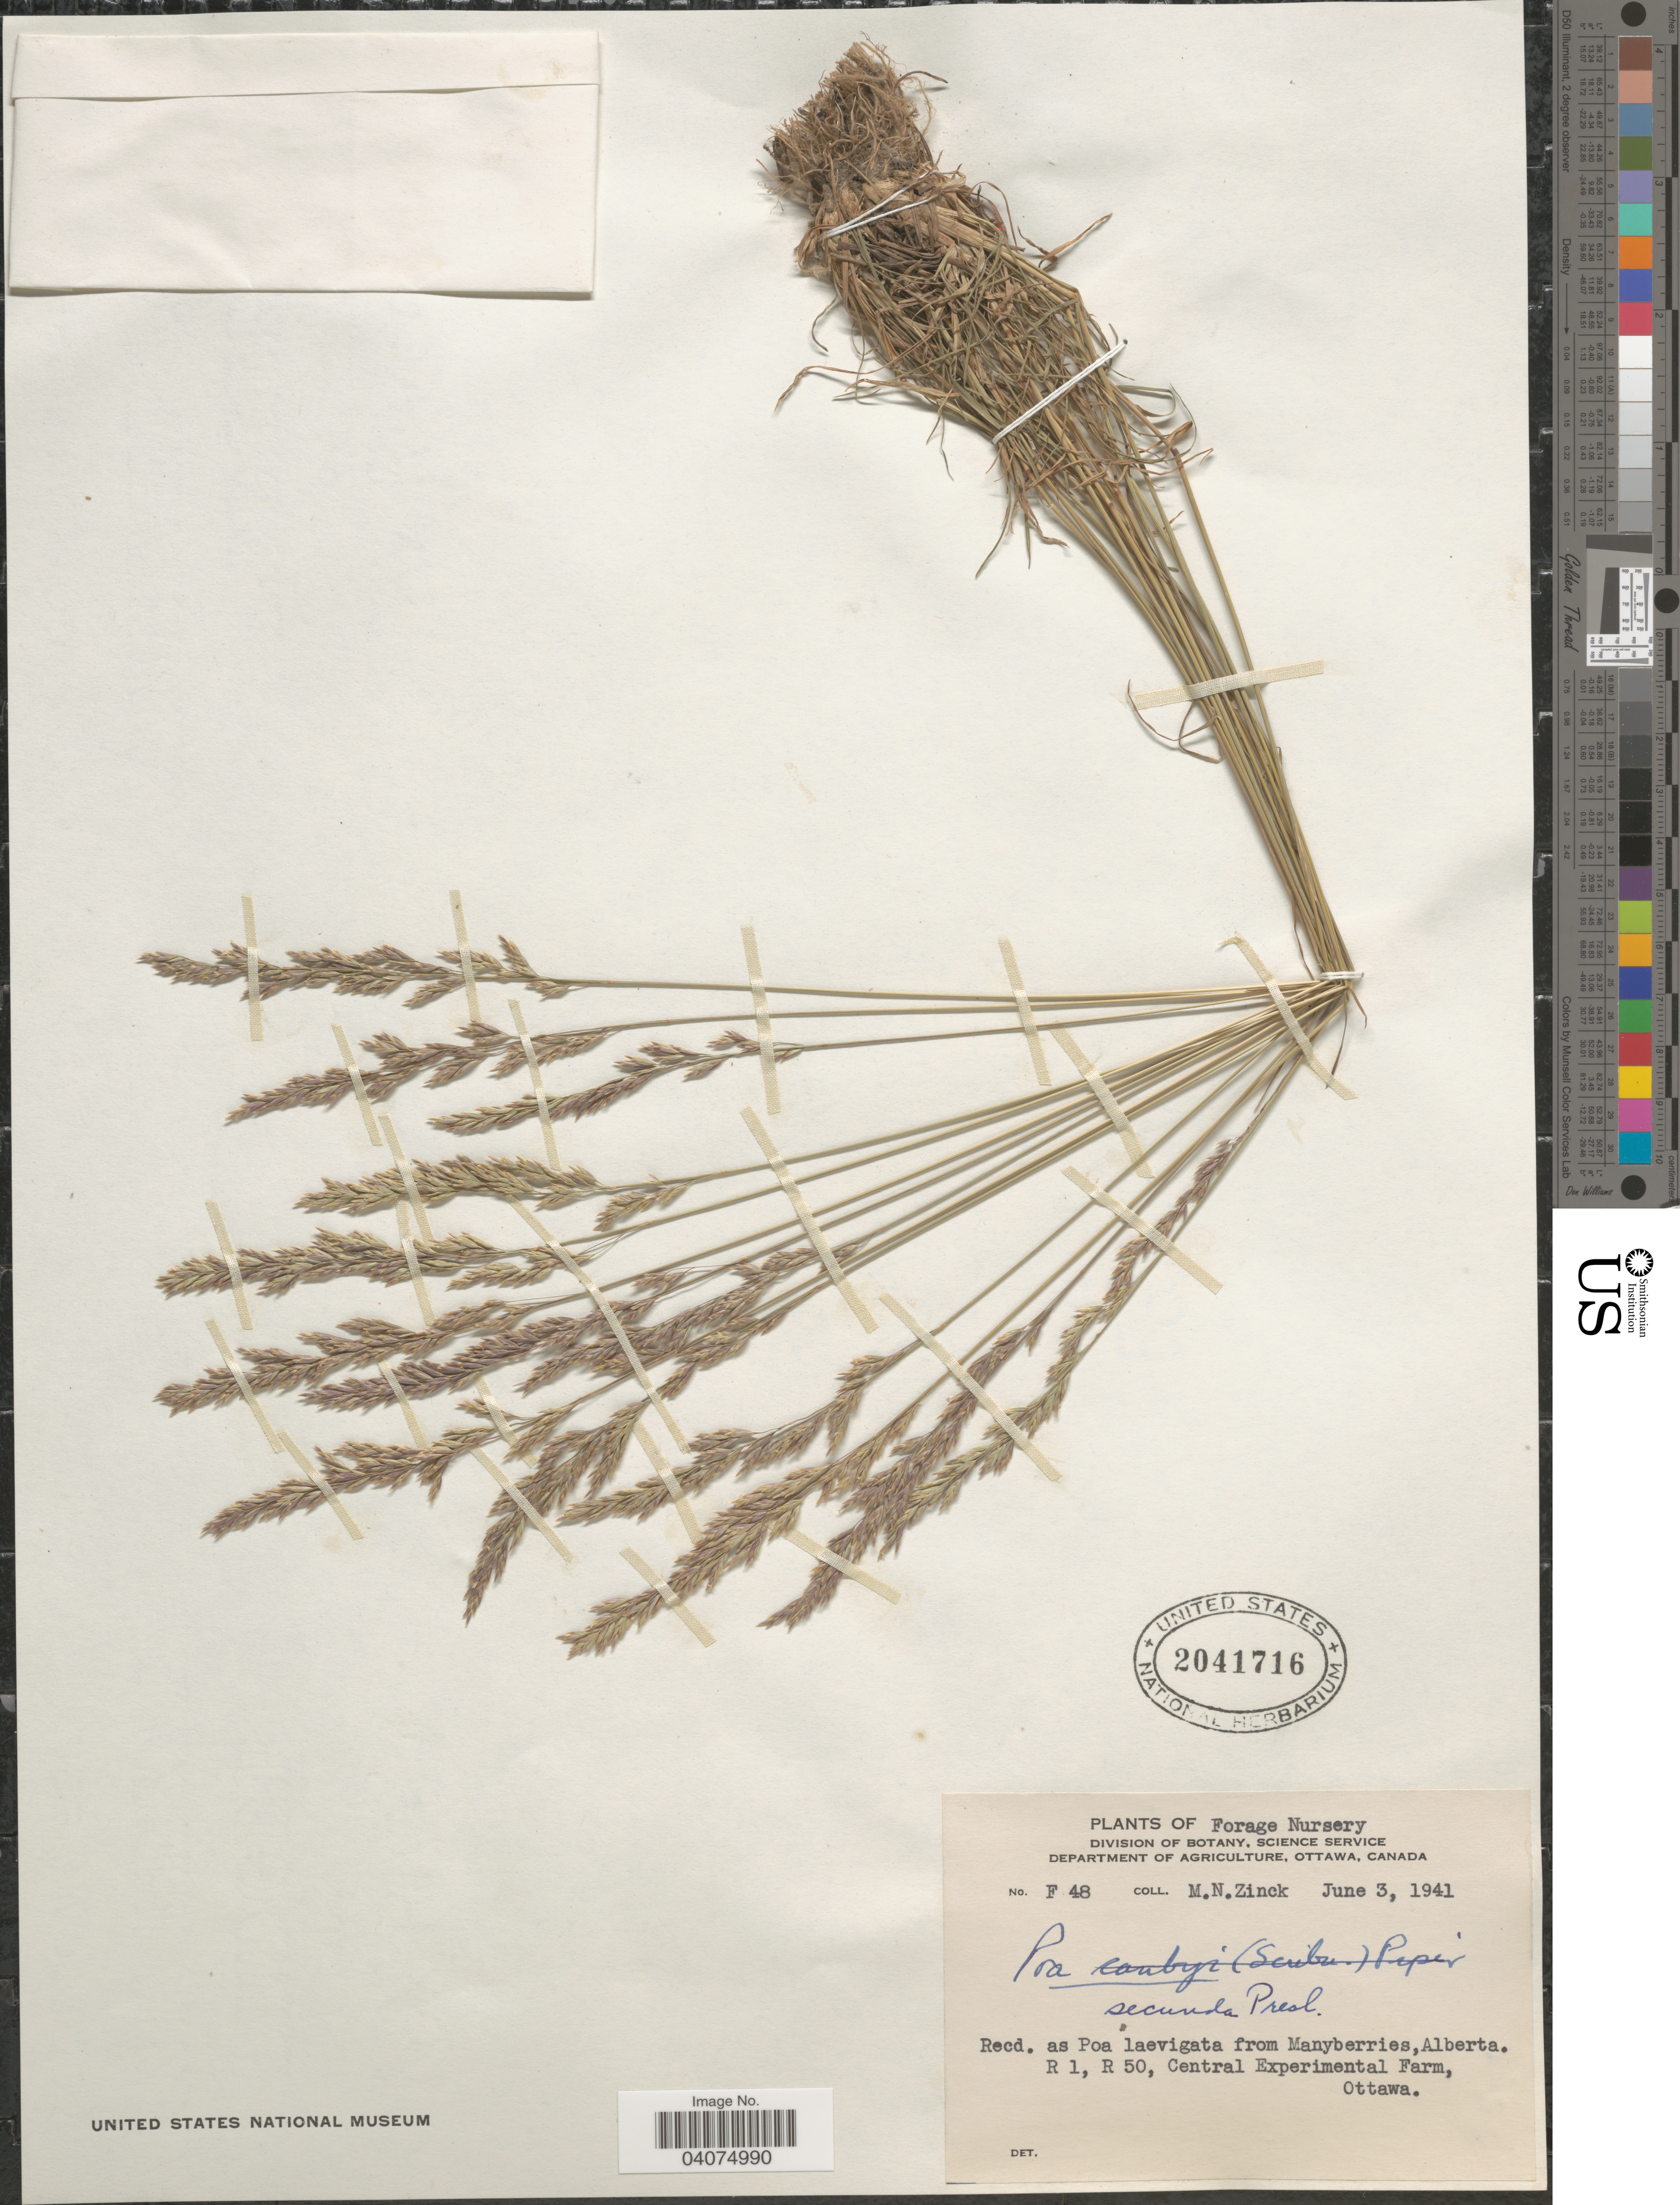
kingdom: Plantae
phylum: Tracheophyta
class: Liliopsida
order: Poales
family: Poaceae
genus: Poa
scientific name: Poa secunda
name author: J. Presl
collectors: M. Zinck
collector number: F48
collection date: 1941-06-03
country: Canada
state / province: Ontario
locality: Forage Nursery. R 1, R 50, Central Experimental Farm, Ottawa.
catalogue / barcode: US 2041716